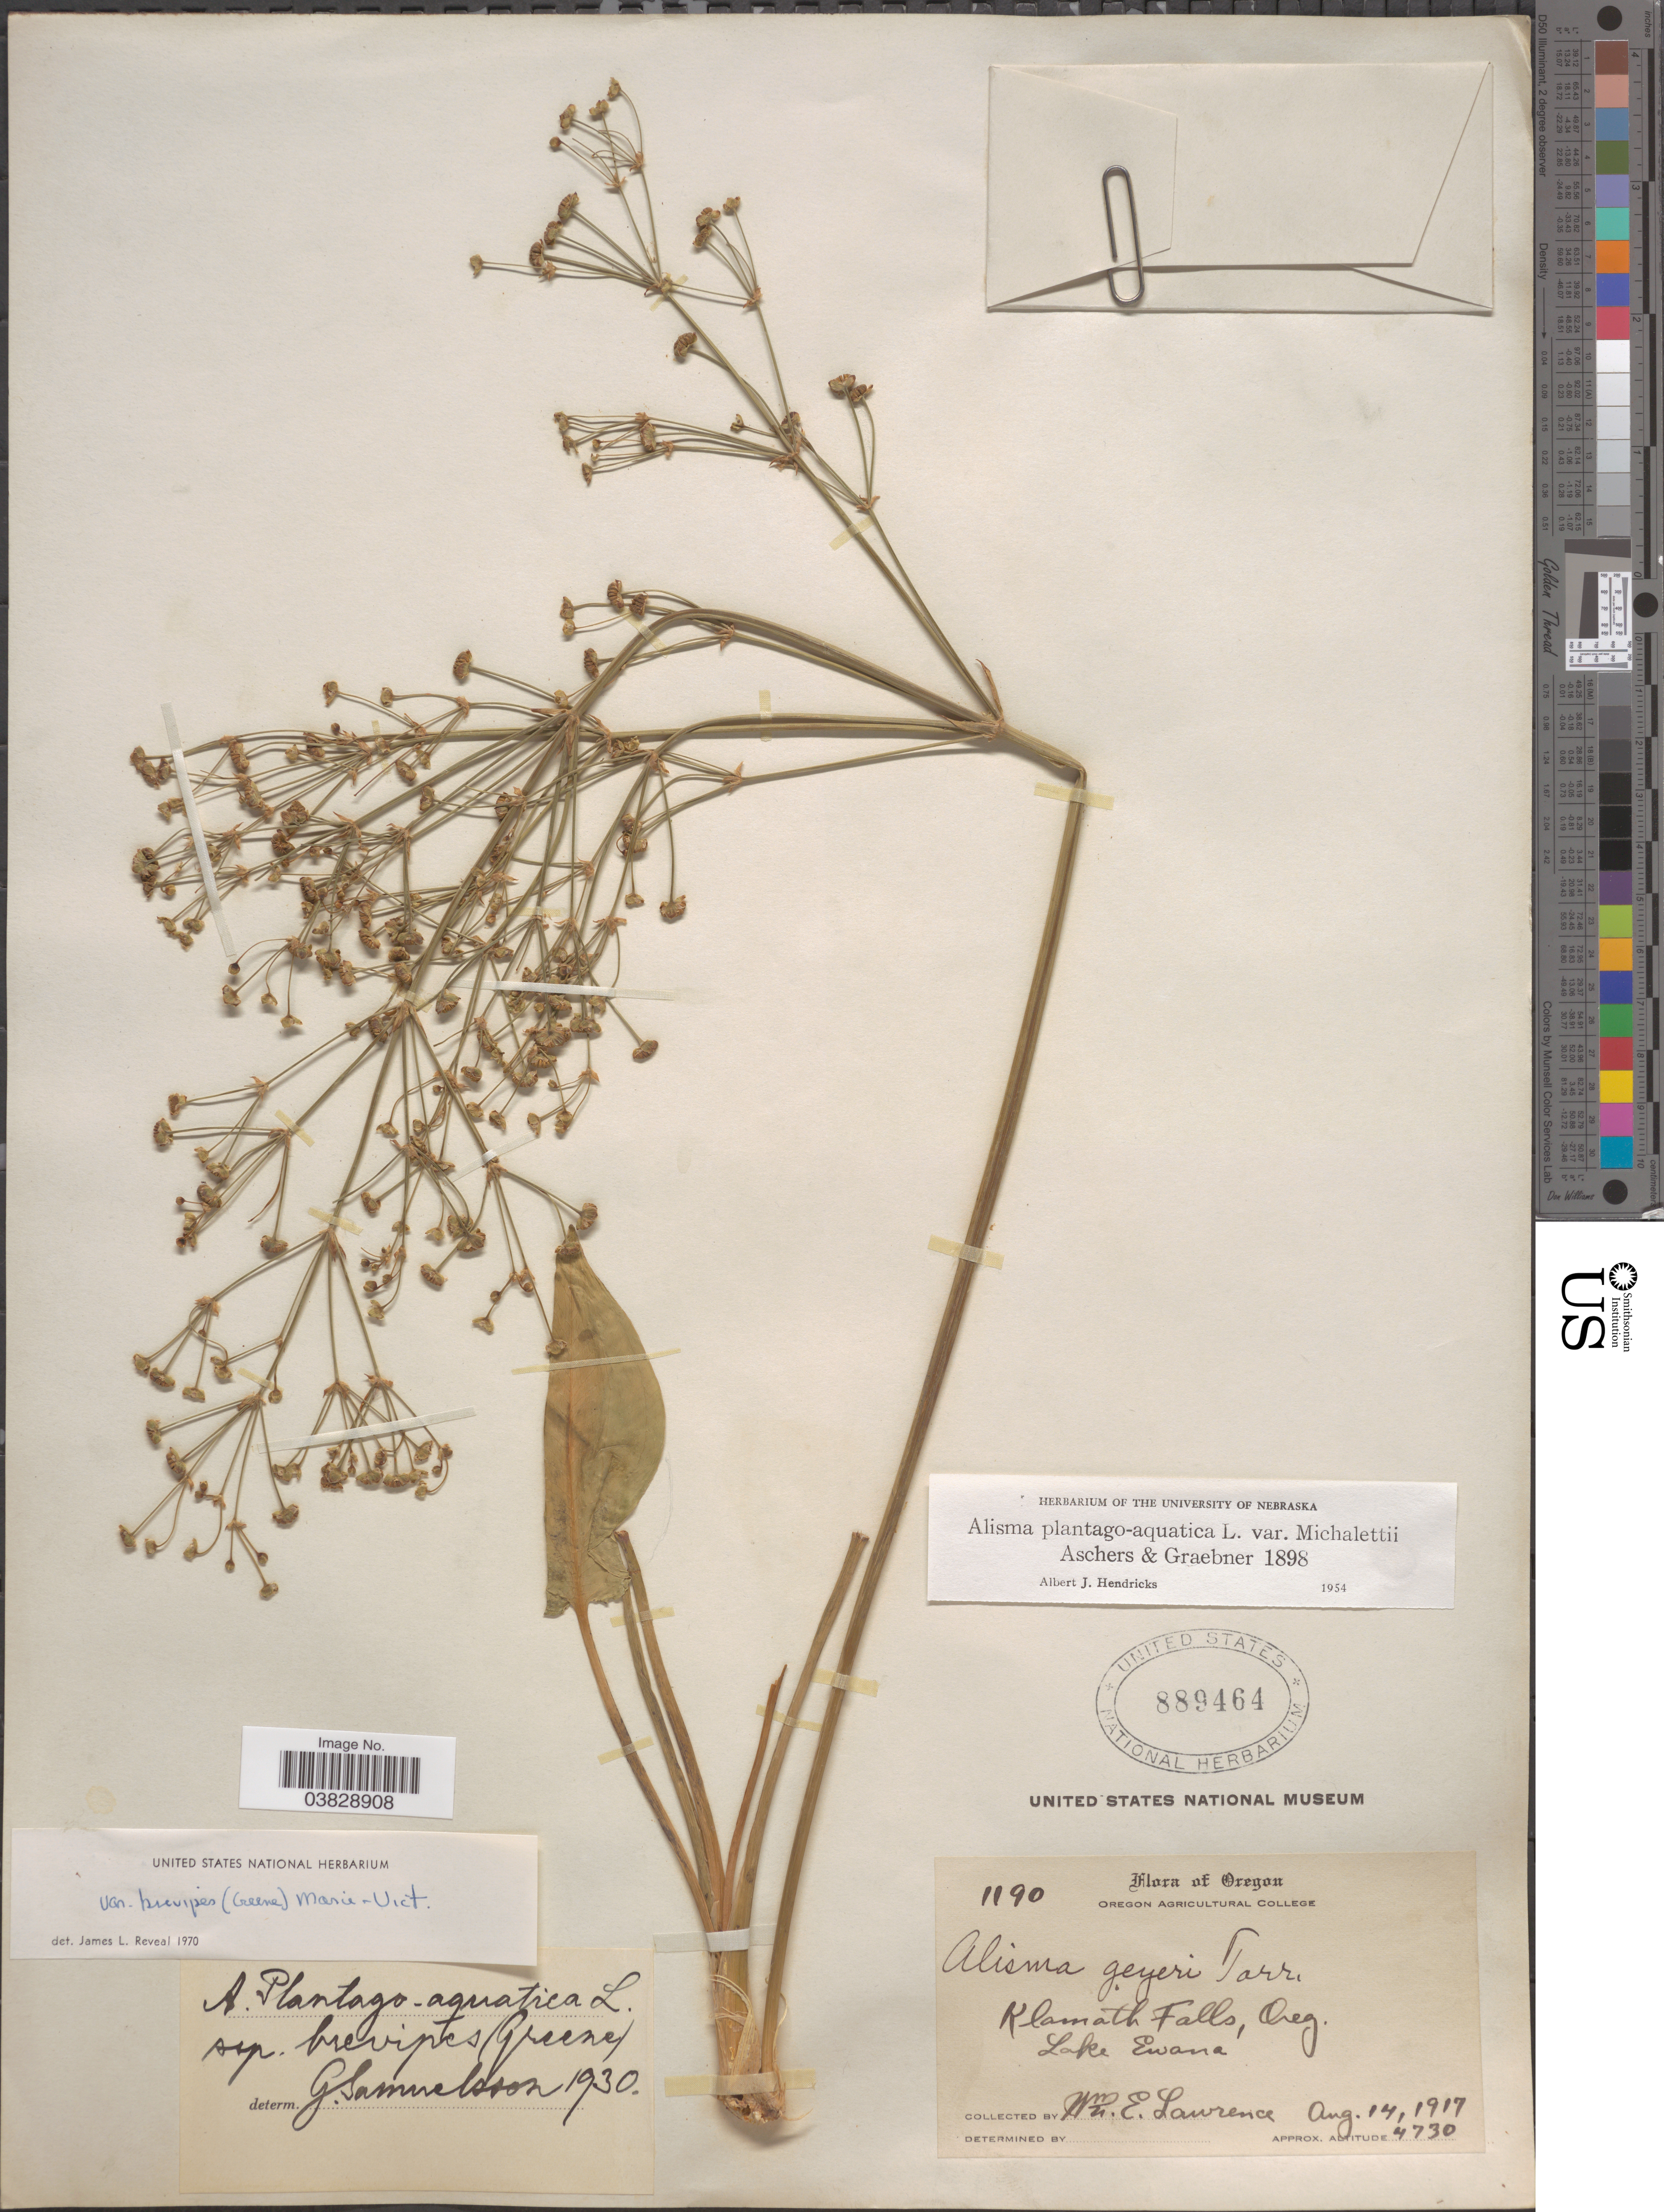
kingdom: Plantae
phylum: Tracheophyta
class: Liliopsida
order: Alismatales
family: Alismataceae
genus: Alisma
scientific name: Alisma plantago-aquatica var. brevipes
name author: (Greene) Vict.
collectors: W. Lawrence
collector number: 1190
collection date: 1917-08-14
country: United States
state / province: Oregon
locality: Klamath Falls. Lake Ewana.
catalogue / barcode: US 889464